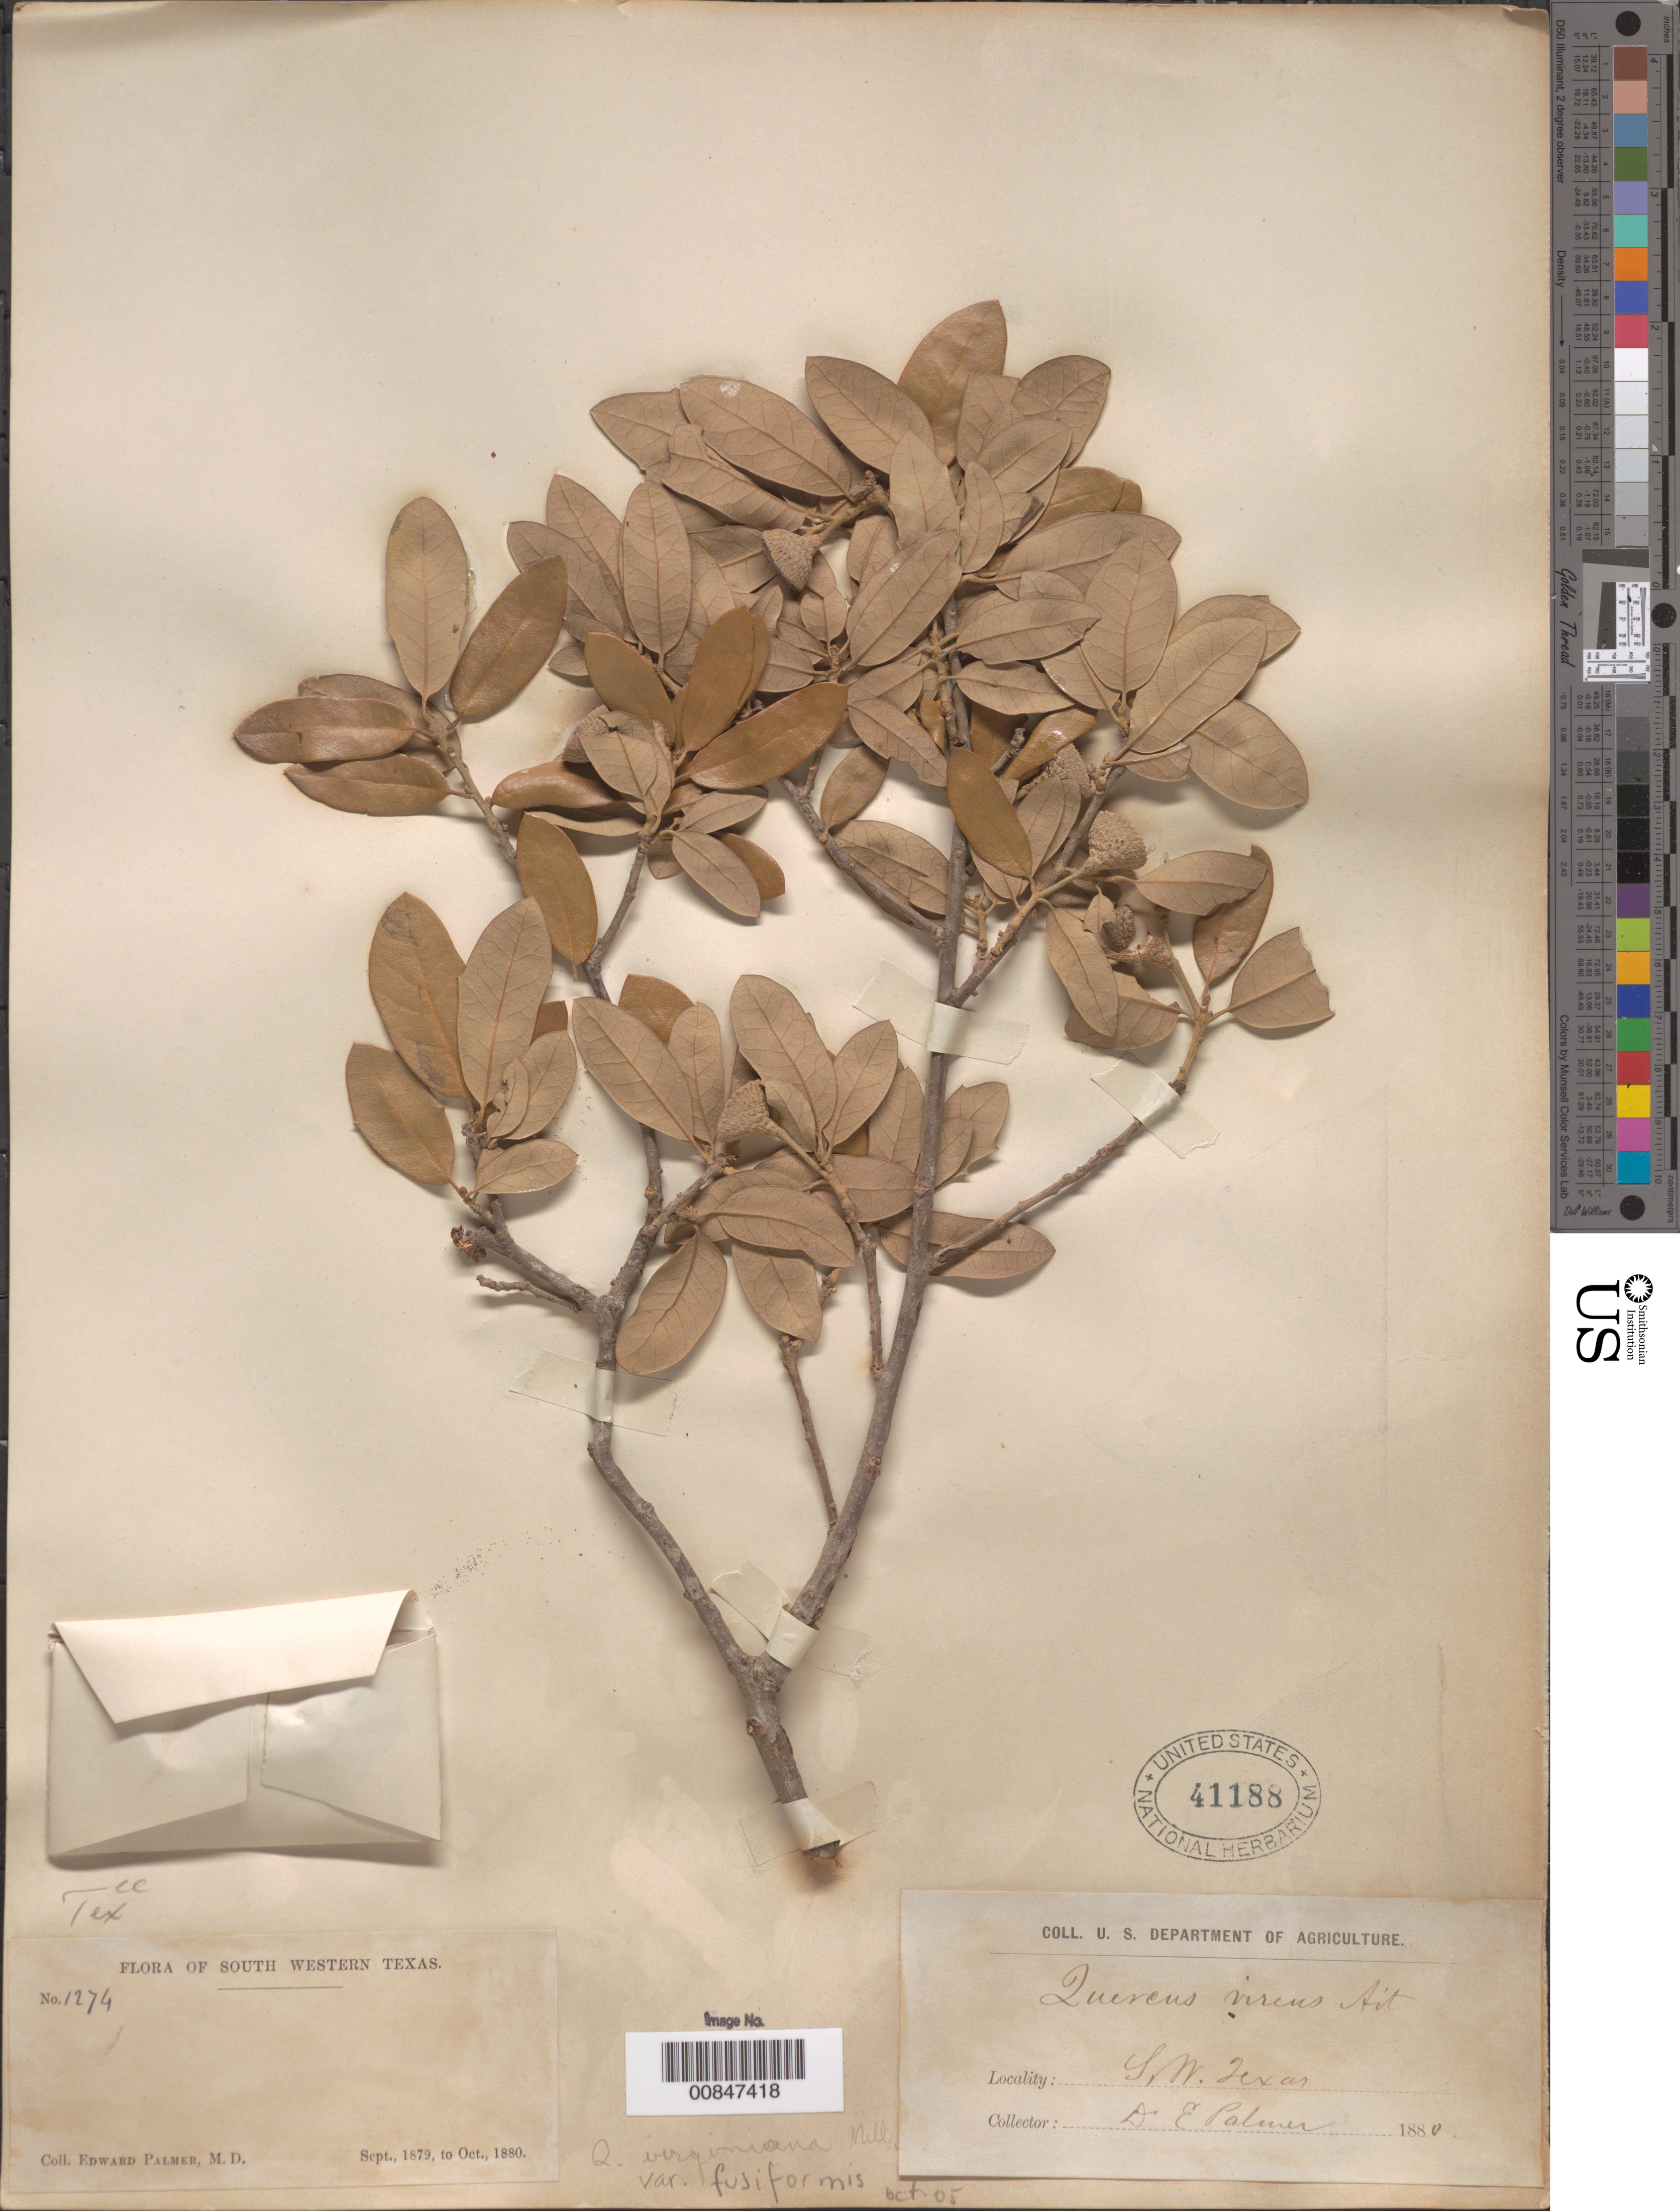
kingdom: Plantae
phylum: Tracheophyta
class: Magnoliopsida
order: Fagales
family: Fagaceae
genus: Quercus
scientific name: Quercus virginiana var. fusiformis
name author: (Small) Sarg.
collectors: E. Palmer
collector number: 1274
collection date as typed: Sep 1879 to -- Oct 1880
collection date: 1879-09/1880-10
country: United States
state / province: Texas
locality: South Western Texas.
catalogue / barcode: US 41188